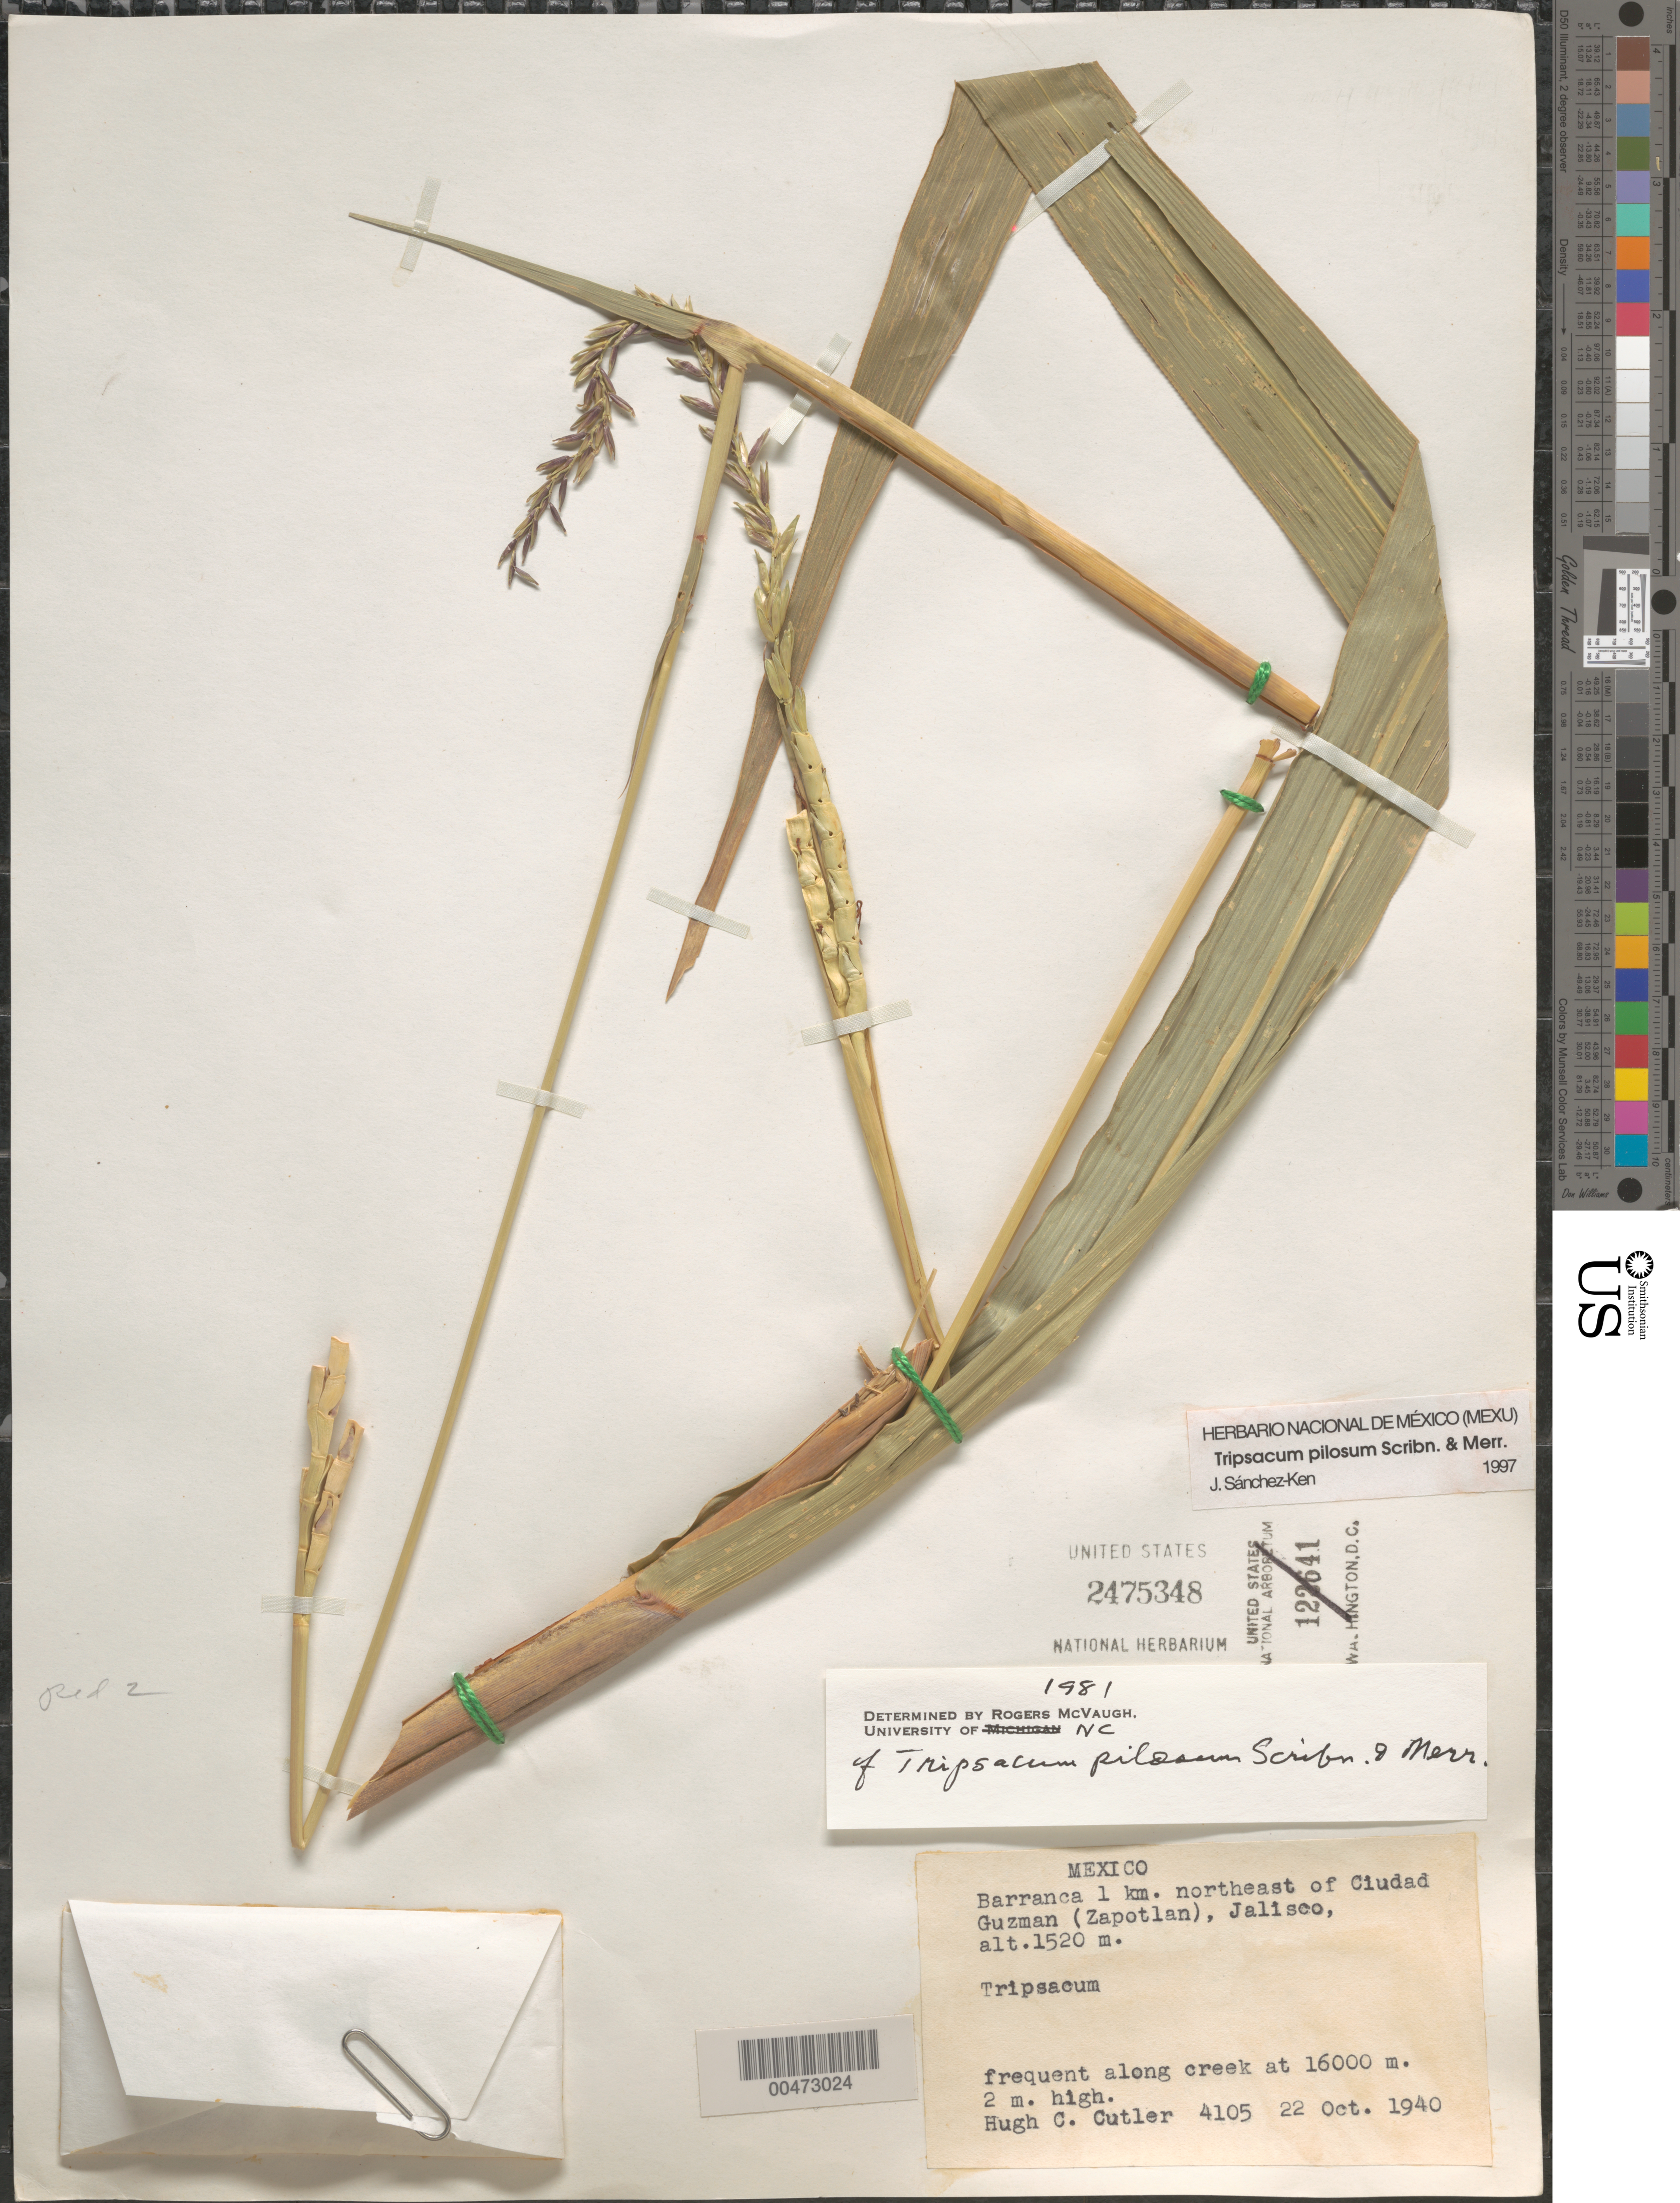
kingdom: Plantae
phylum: Tracheophyta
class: Liliopsida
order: Poales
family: Poaceae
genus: Tripsacum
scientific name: Tripsacum pilosum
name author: Scribn. & Merr.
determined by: McVaugh, R.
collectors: H. C. Cutler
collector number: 4105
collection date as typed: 22 Oct 1940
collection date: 1940-10-22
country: Mexico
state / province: Jalisco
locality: Barranca 1 km NE of Ciudad Guzman (Zapotlan)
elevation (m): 1520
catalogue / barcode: US 2475348